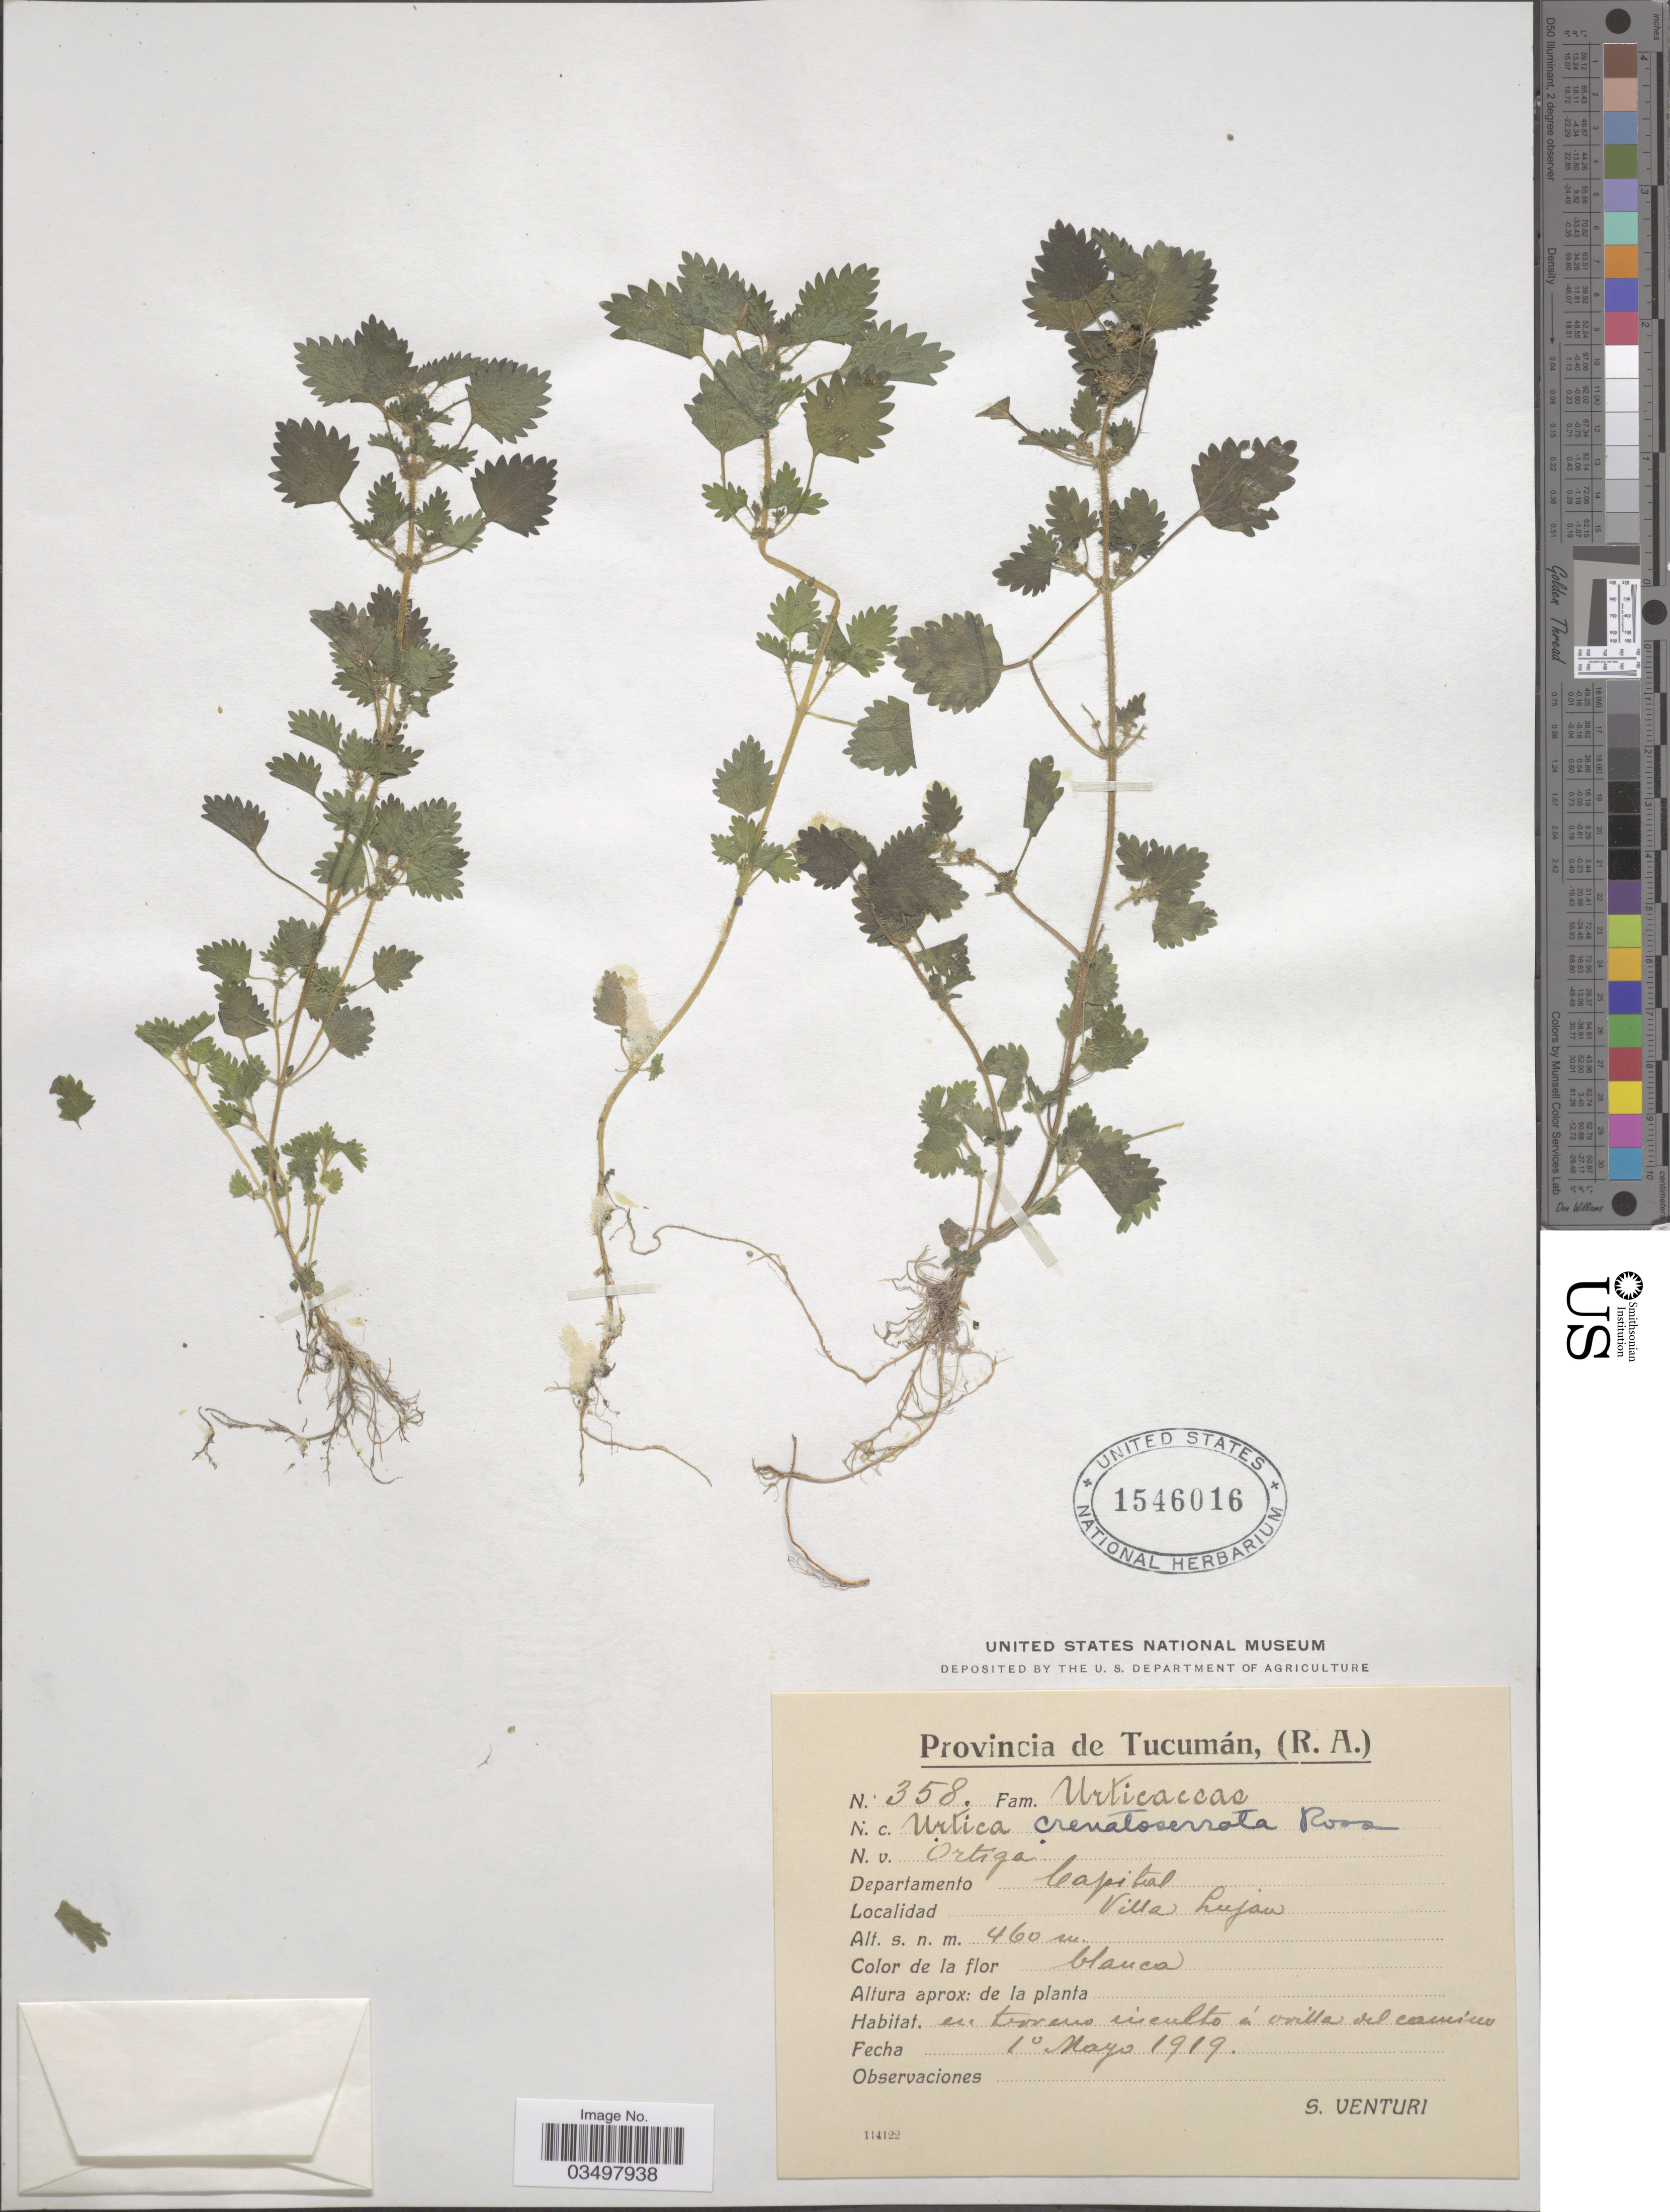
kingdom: Plantae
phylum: Tracheophyta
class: Magnoliopsida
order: Rosales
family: Urticaceae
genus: Urtica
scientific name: Urtica bonariensis subsp. crenatoserrata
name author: H. Ross ex Bornm.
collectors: S. Venturi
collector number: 358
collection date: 1919-05-01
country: Argentina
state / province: Tucuman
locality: Departameto Capital. Villa Lujan.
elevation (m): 460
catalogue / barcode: US 1546016